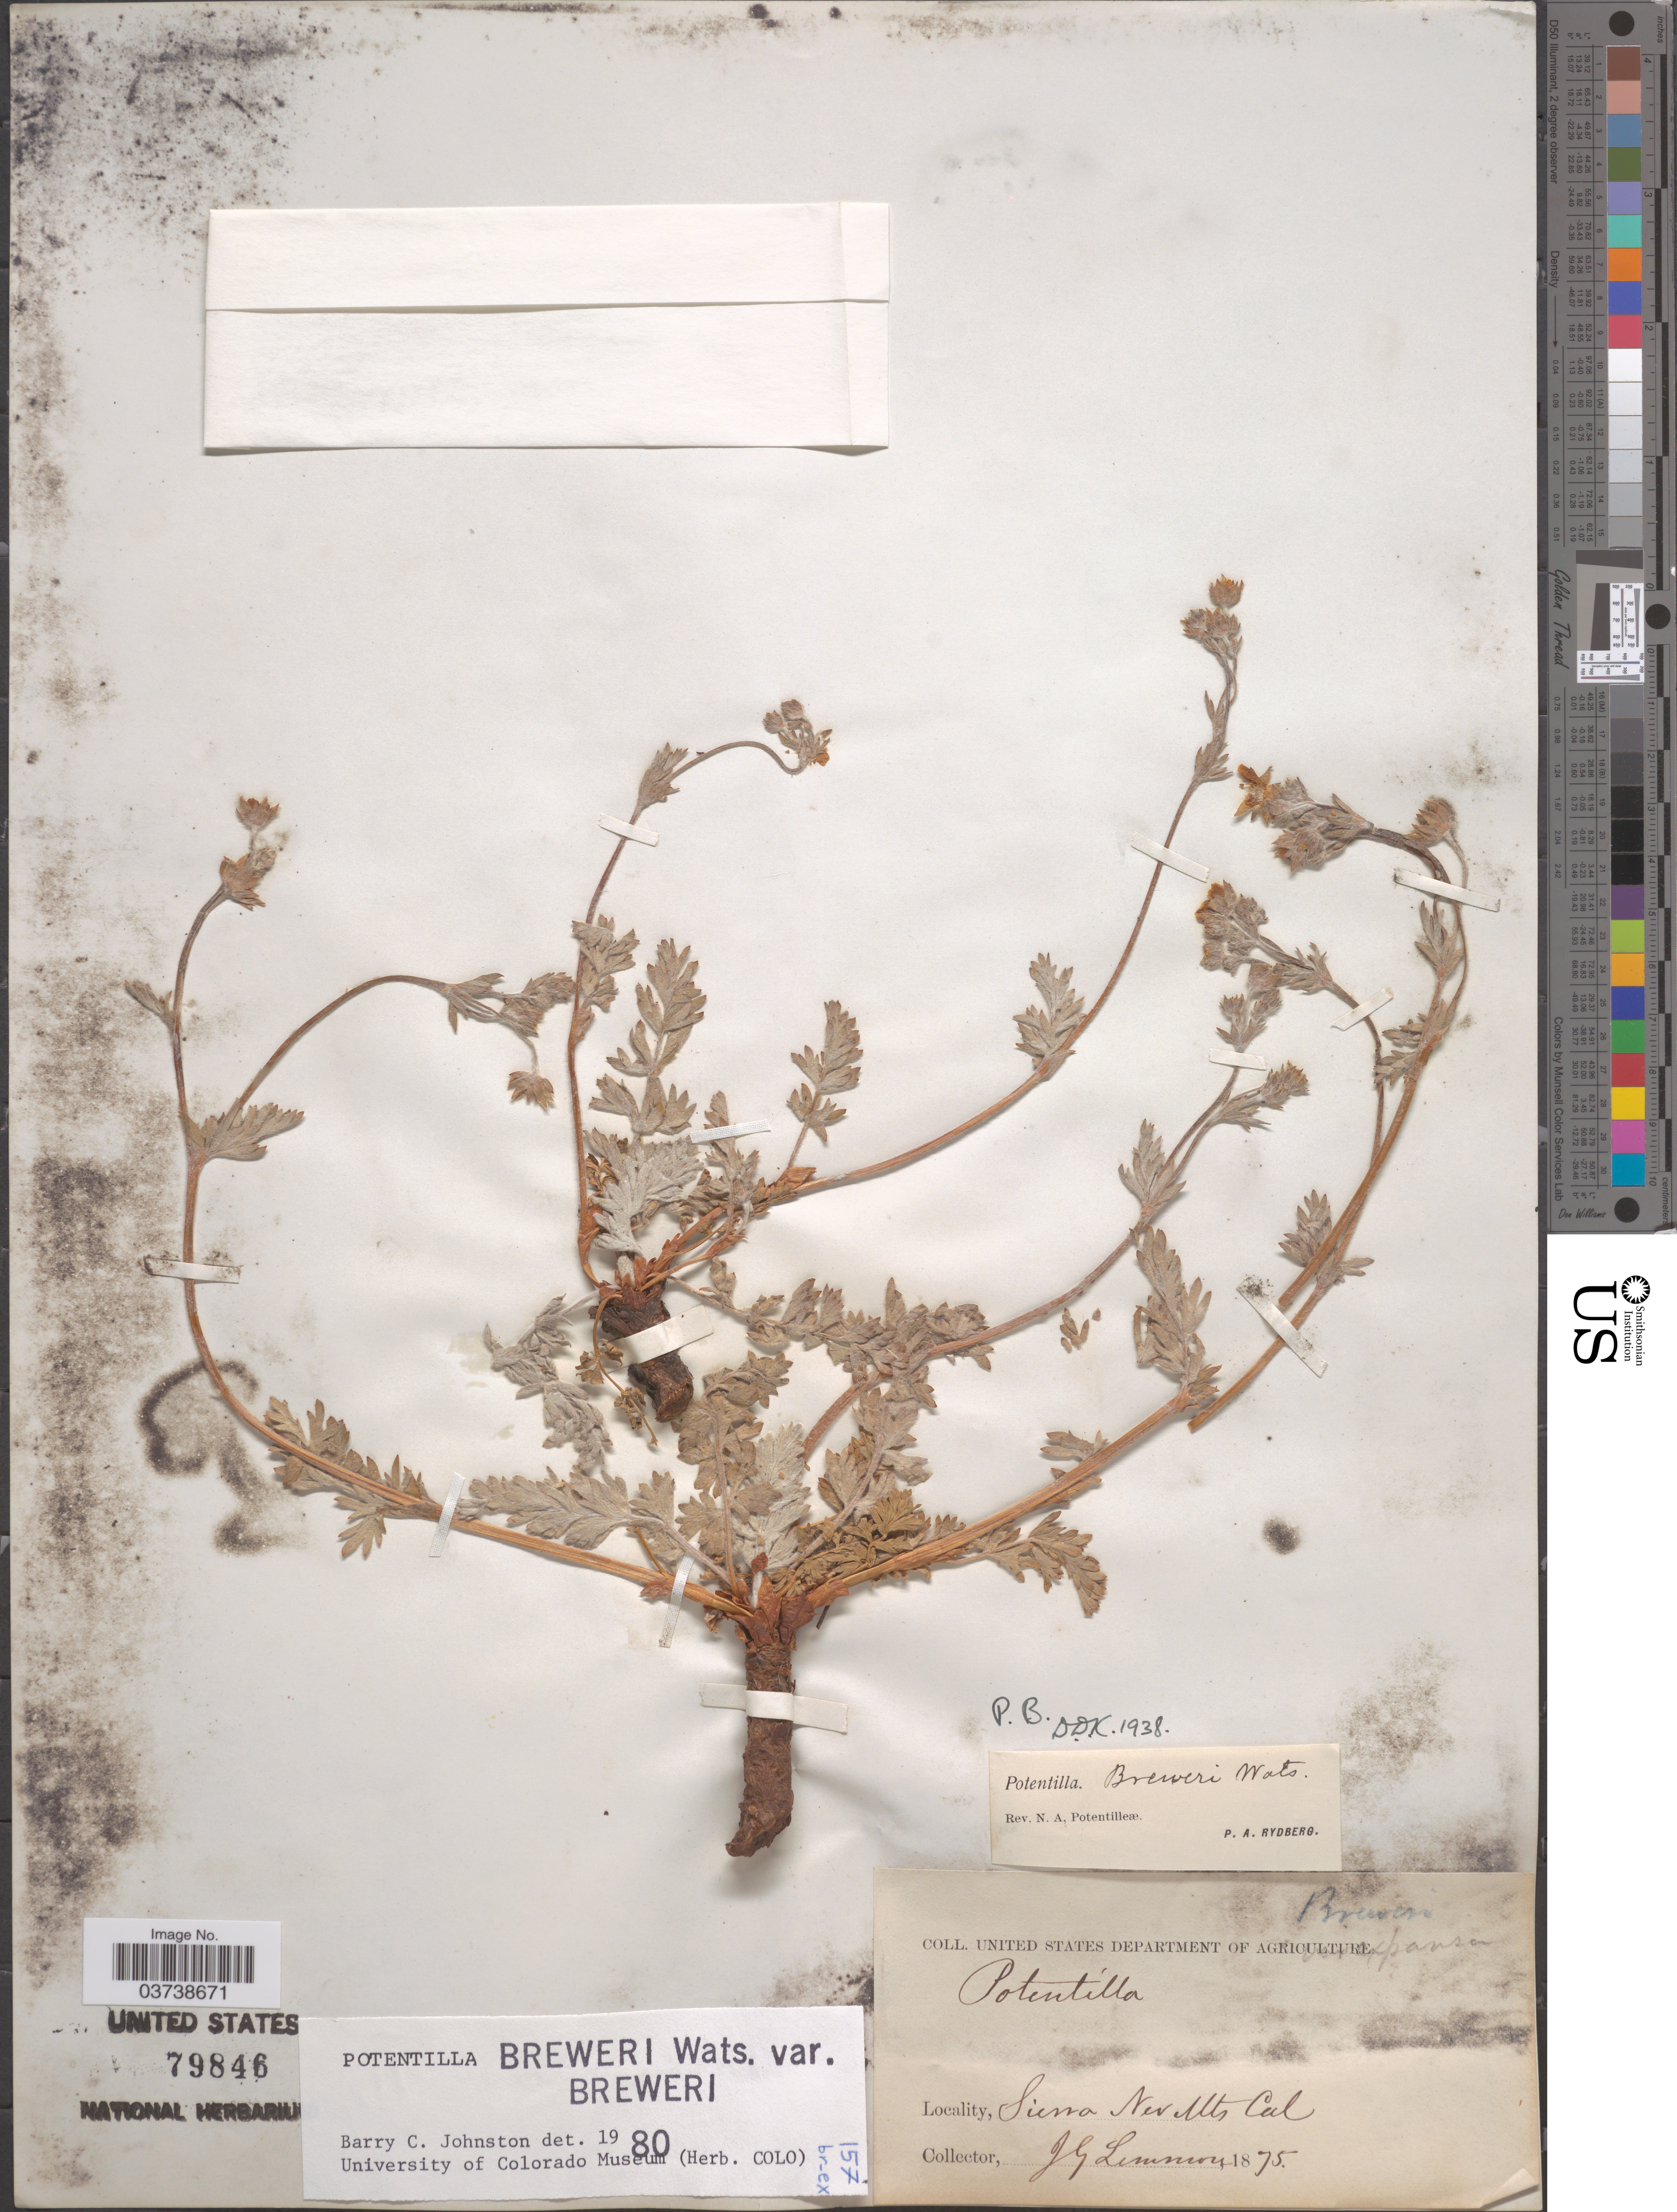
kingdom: Plantae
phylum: Tracheophyta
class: Magnoliopsida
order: Rosales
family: Rosaceae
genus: Potentilla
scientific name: Potentilla breweri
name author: S. Watson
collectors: J. Lemmon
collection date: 1875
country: United States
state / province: California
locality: Sierra Nev Mts.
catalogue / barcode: US 79846